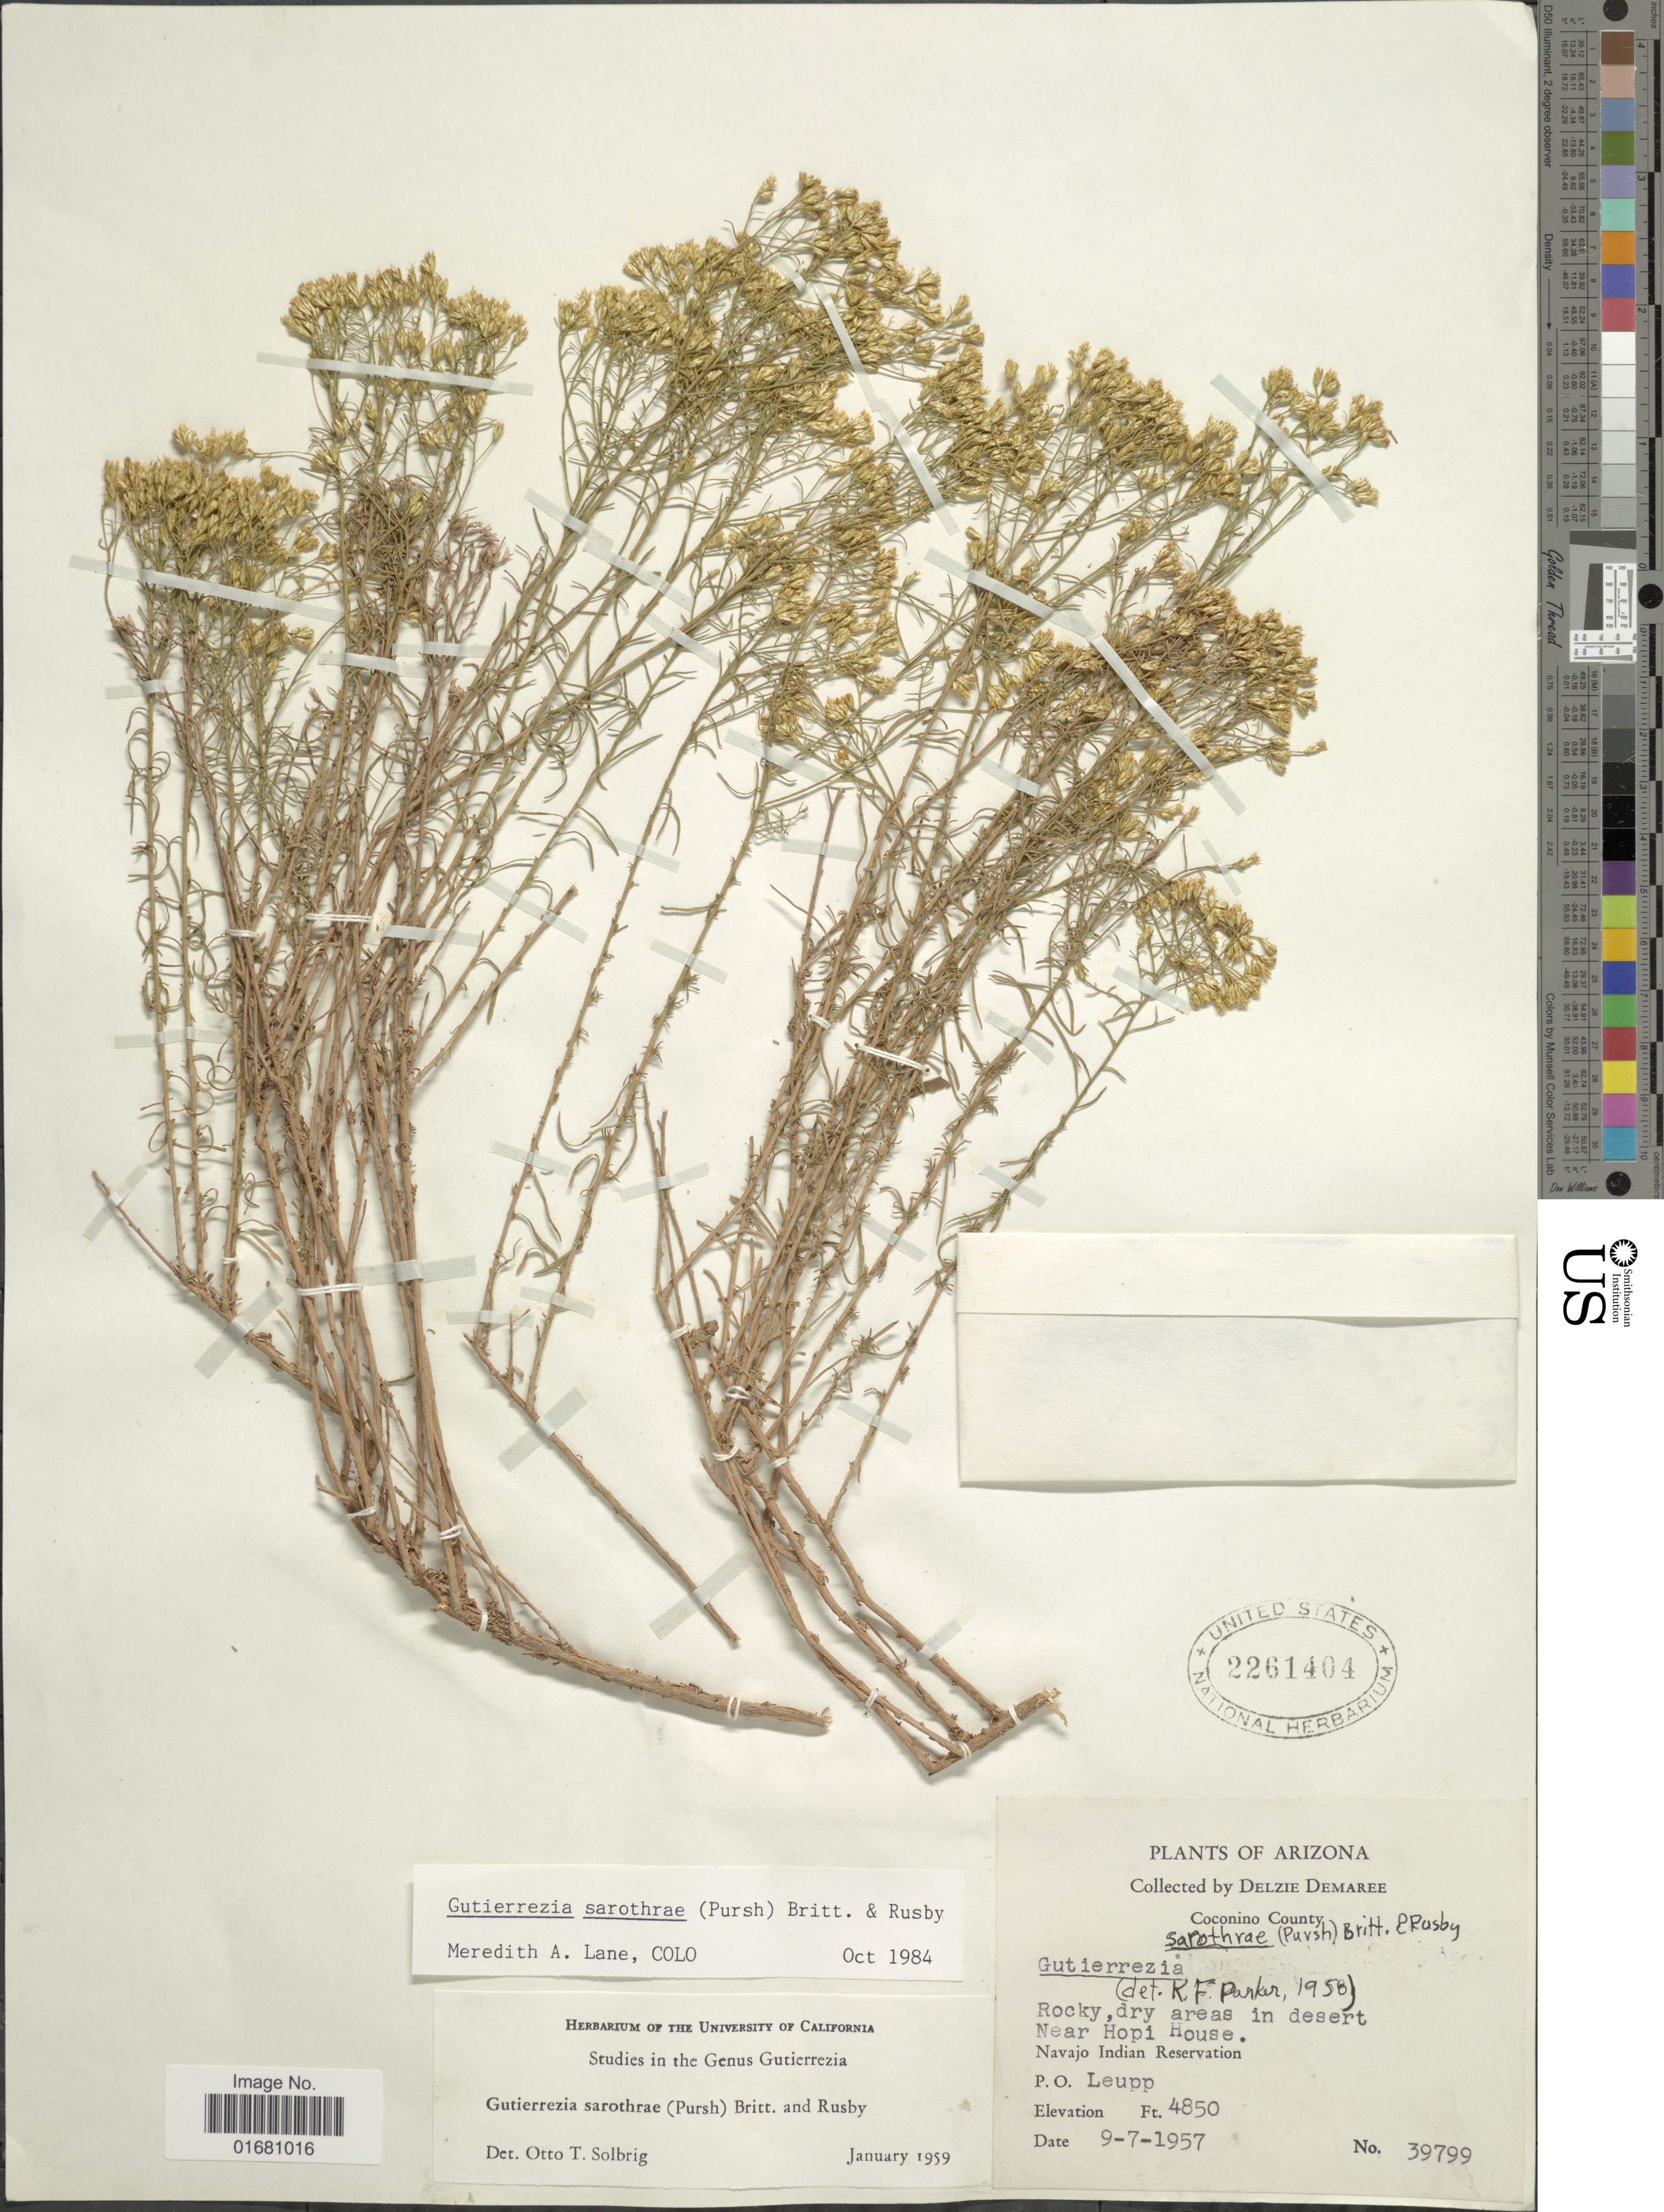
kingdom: Plantae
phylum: Tracheophyta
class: Magnoliopsida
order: Asterales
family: Asteraceae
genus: Gutierrezia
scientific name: Gutierrezia sarothrae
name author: (Pursh) Britton & Rusby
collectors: D. Demaree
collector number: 39799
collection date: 1957-09-07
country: United States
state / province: Arizona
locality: Coconino County, Rocky, dry areas in desert, Near Hopi House, Navajo Indian Reservation, P.O. Leupp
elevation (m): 1478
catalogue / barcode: US 2261404